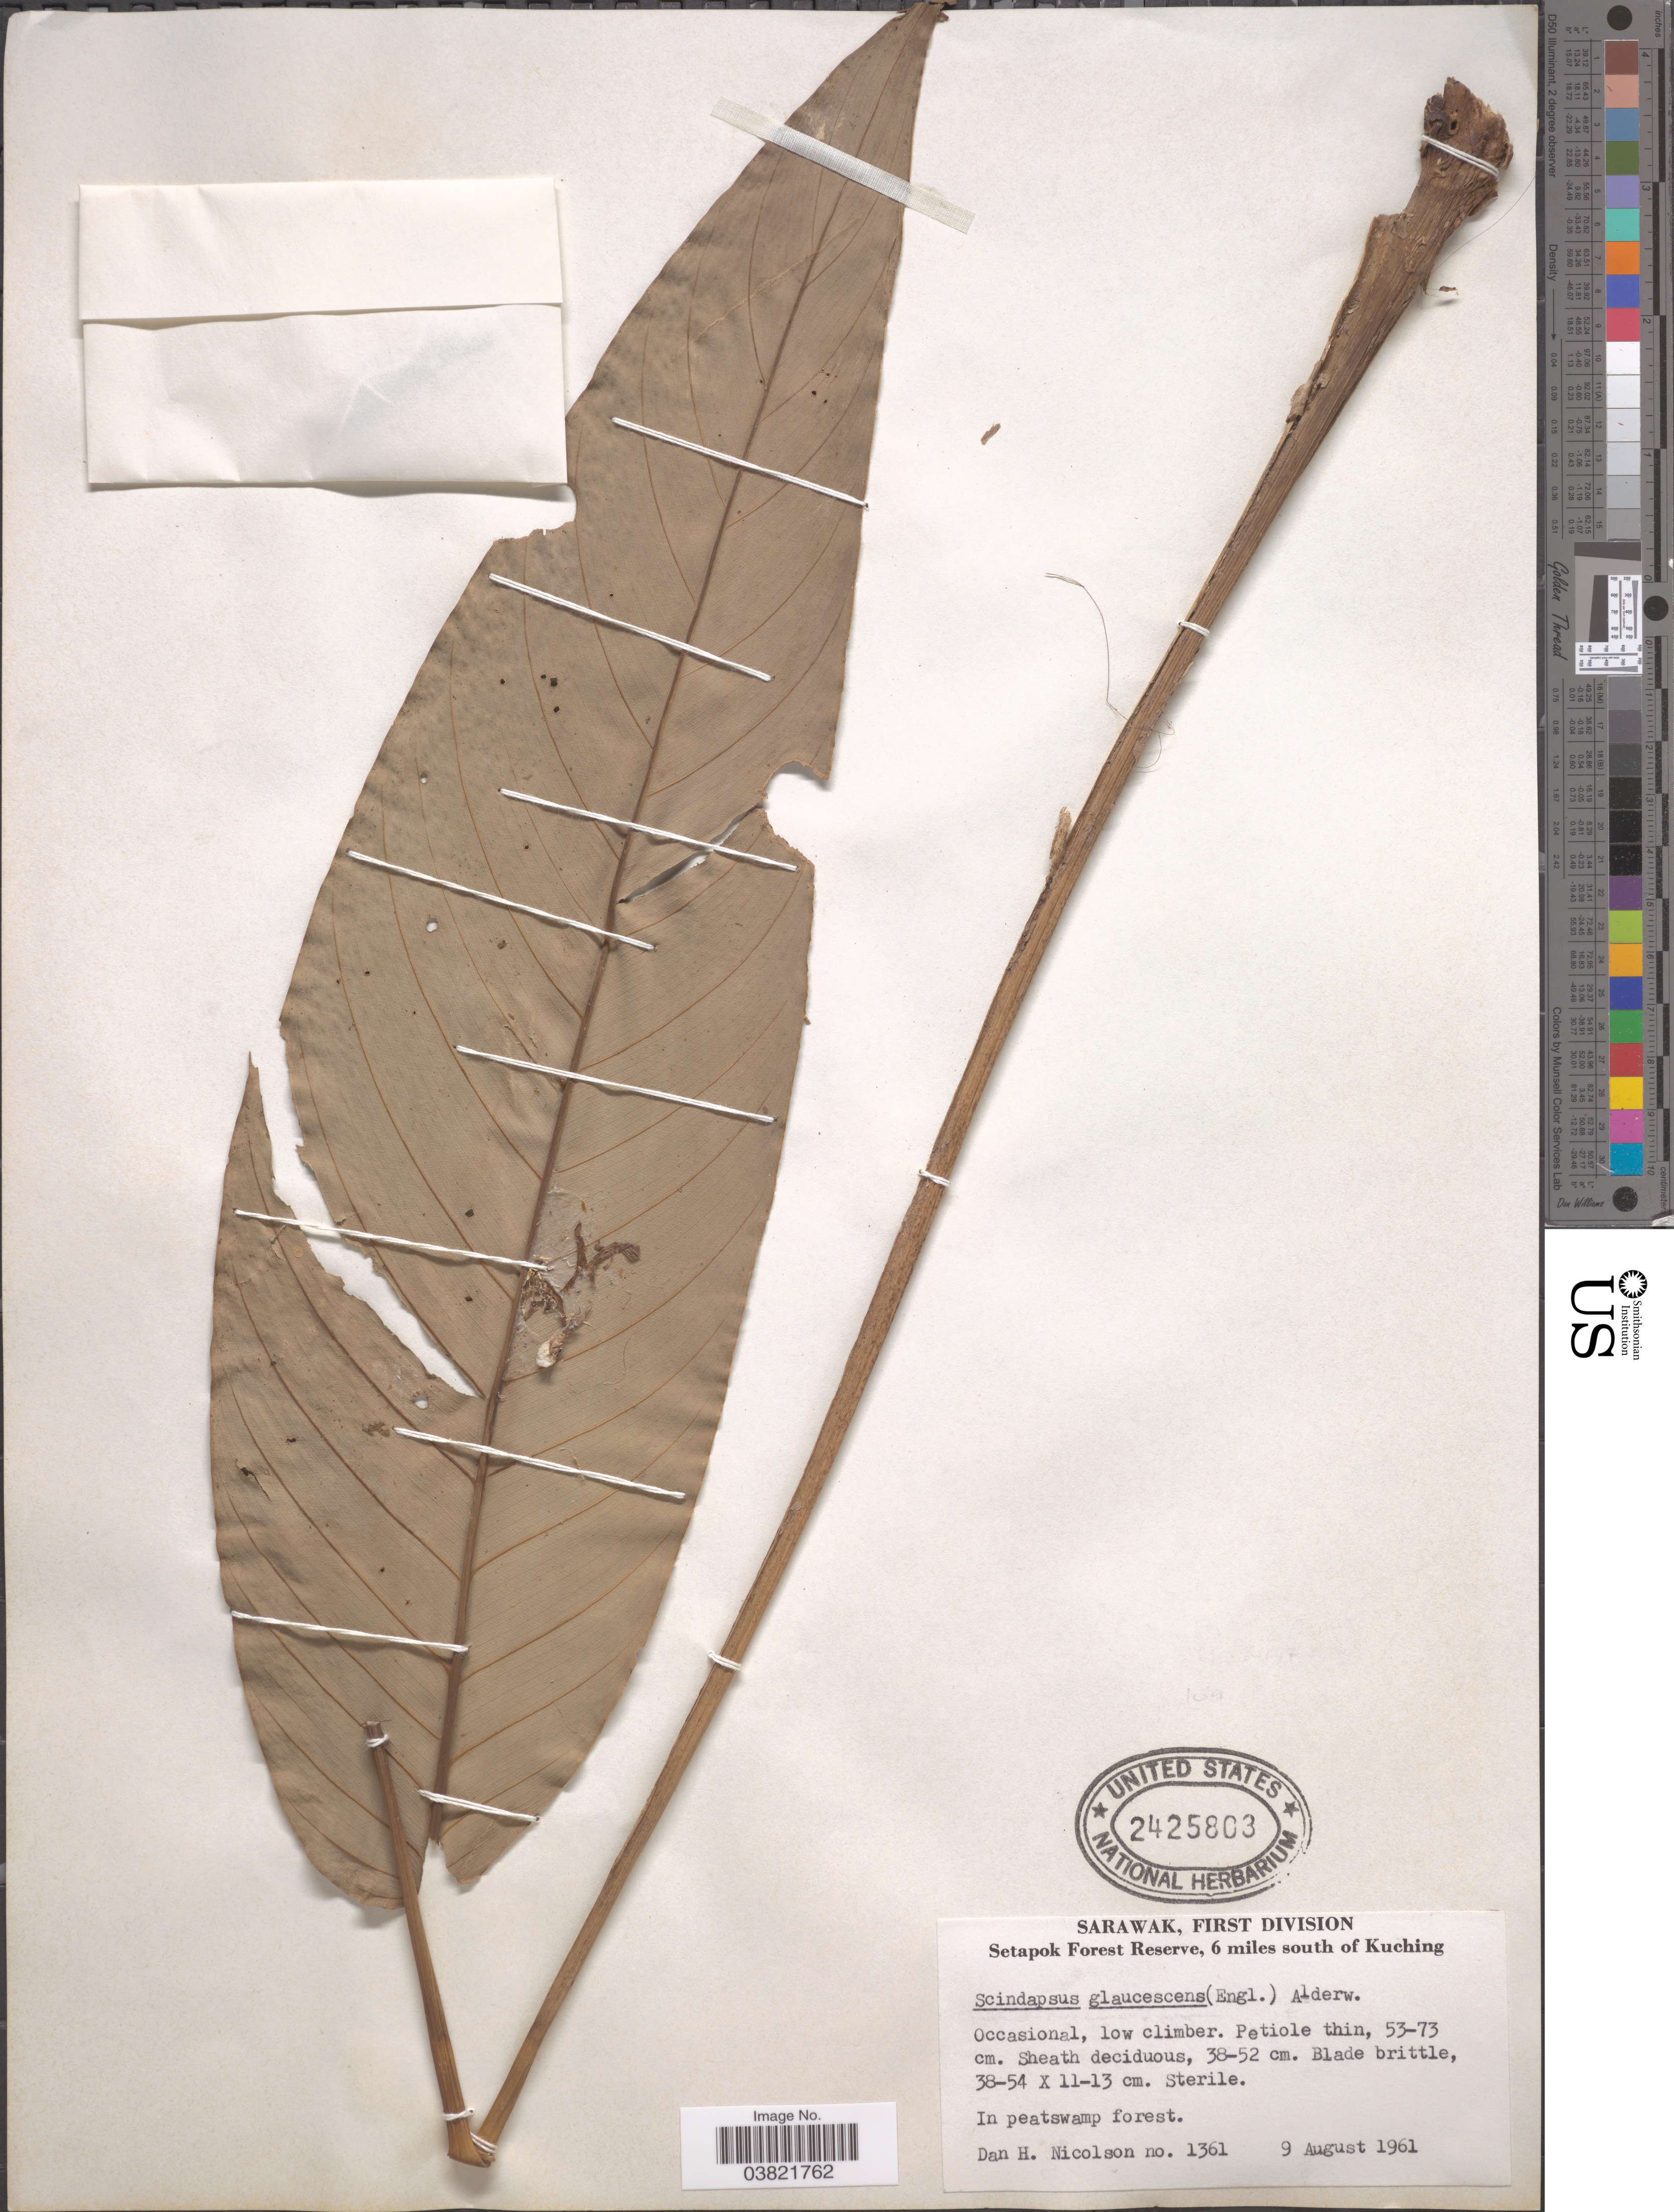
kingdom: Plantae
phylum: Tracheophyta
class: Liliopsida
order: Alismatales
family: Araceae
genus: Scindapsus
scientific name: Scindapsus glaucescens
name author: (Engl. & K. Krause) Alderw.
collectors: D. H. Nicolson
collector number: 1361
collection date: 1961-08-09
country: Malaysia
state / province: Sarawak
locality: First Division. Setapok Forest Reserve, 6 miles south of Kuching.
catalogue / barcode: US 2425803